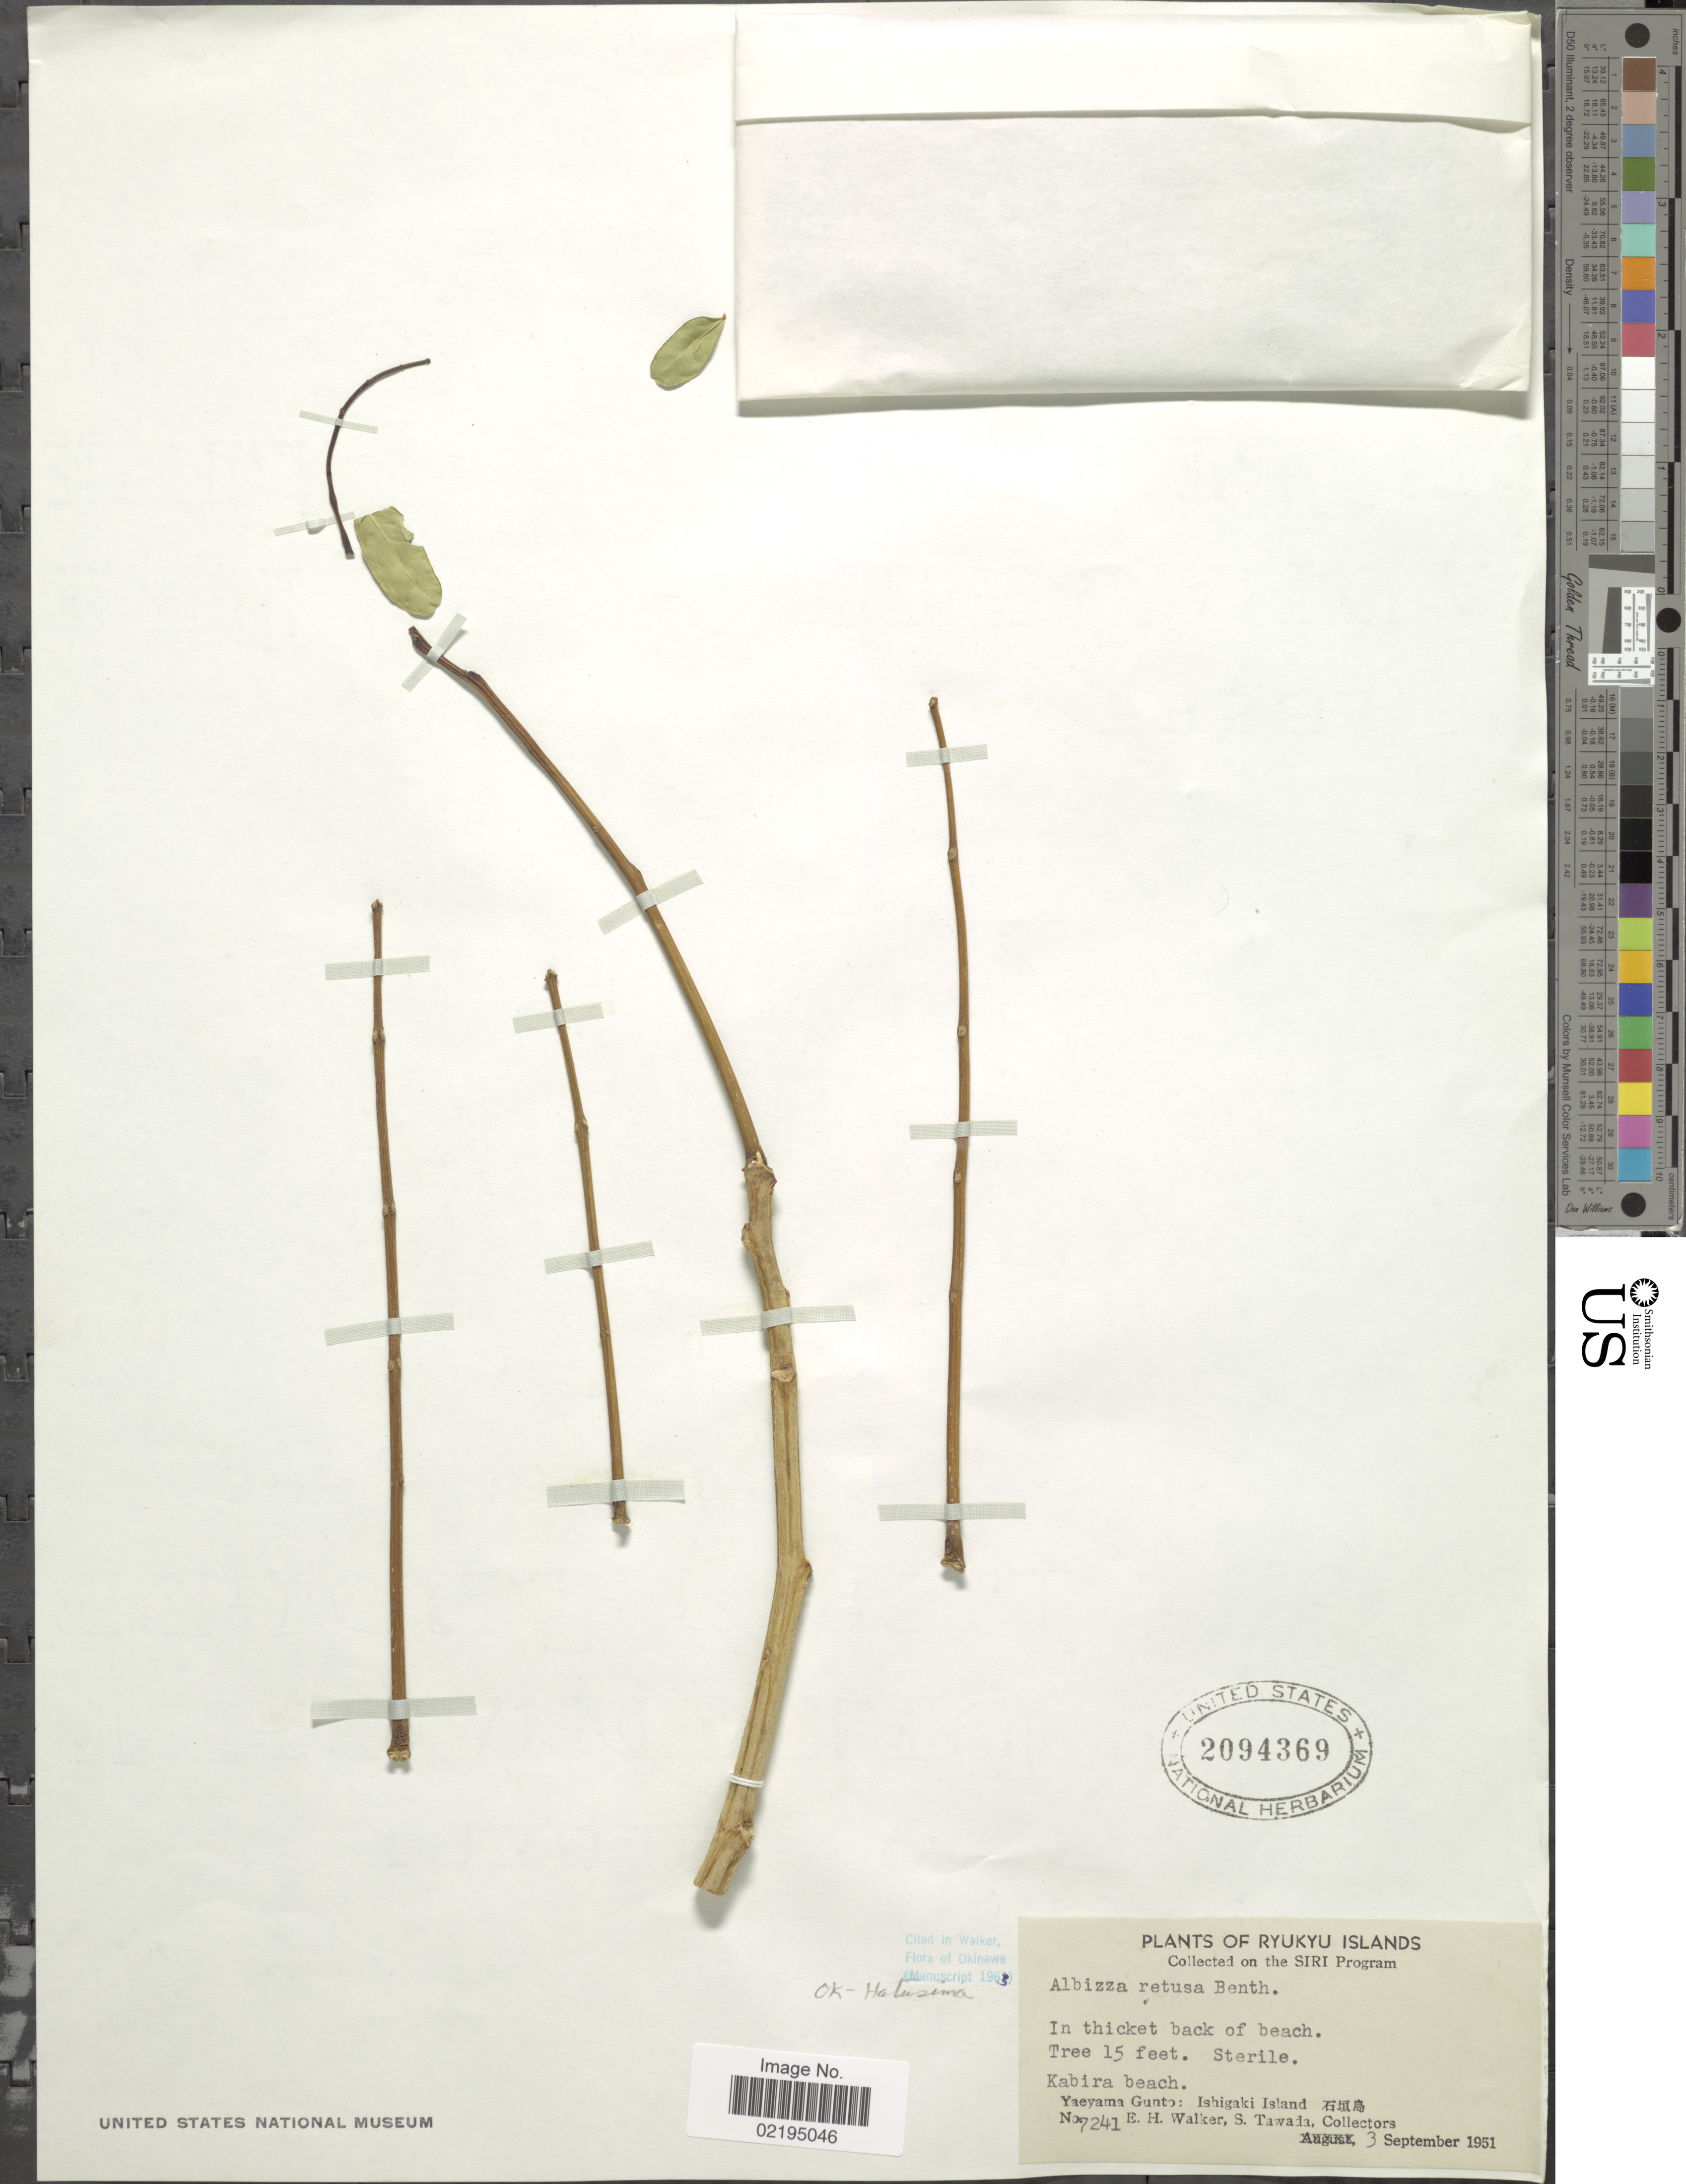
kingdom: Plantae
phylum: Tracheophyta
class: Magnoliopsida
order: Fabales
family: Fabaceae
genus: Albizia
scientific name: Albizia retusa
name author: Benth.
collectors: E. H. Walker & S. Tawada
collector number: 7241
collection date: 1951-09-03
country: Japan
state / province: Okinawa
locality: The Ryukyu Islands, in thicket back of beach, Kabira beach, Yaeyama Gunto: Ishigaki Island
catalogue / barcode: US 2094369